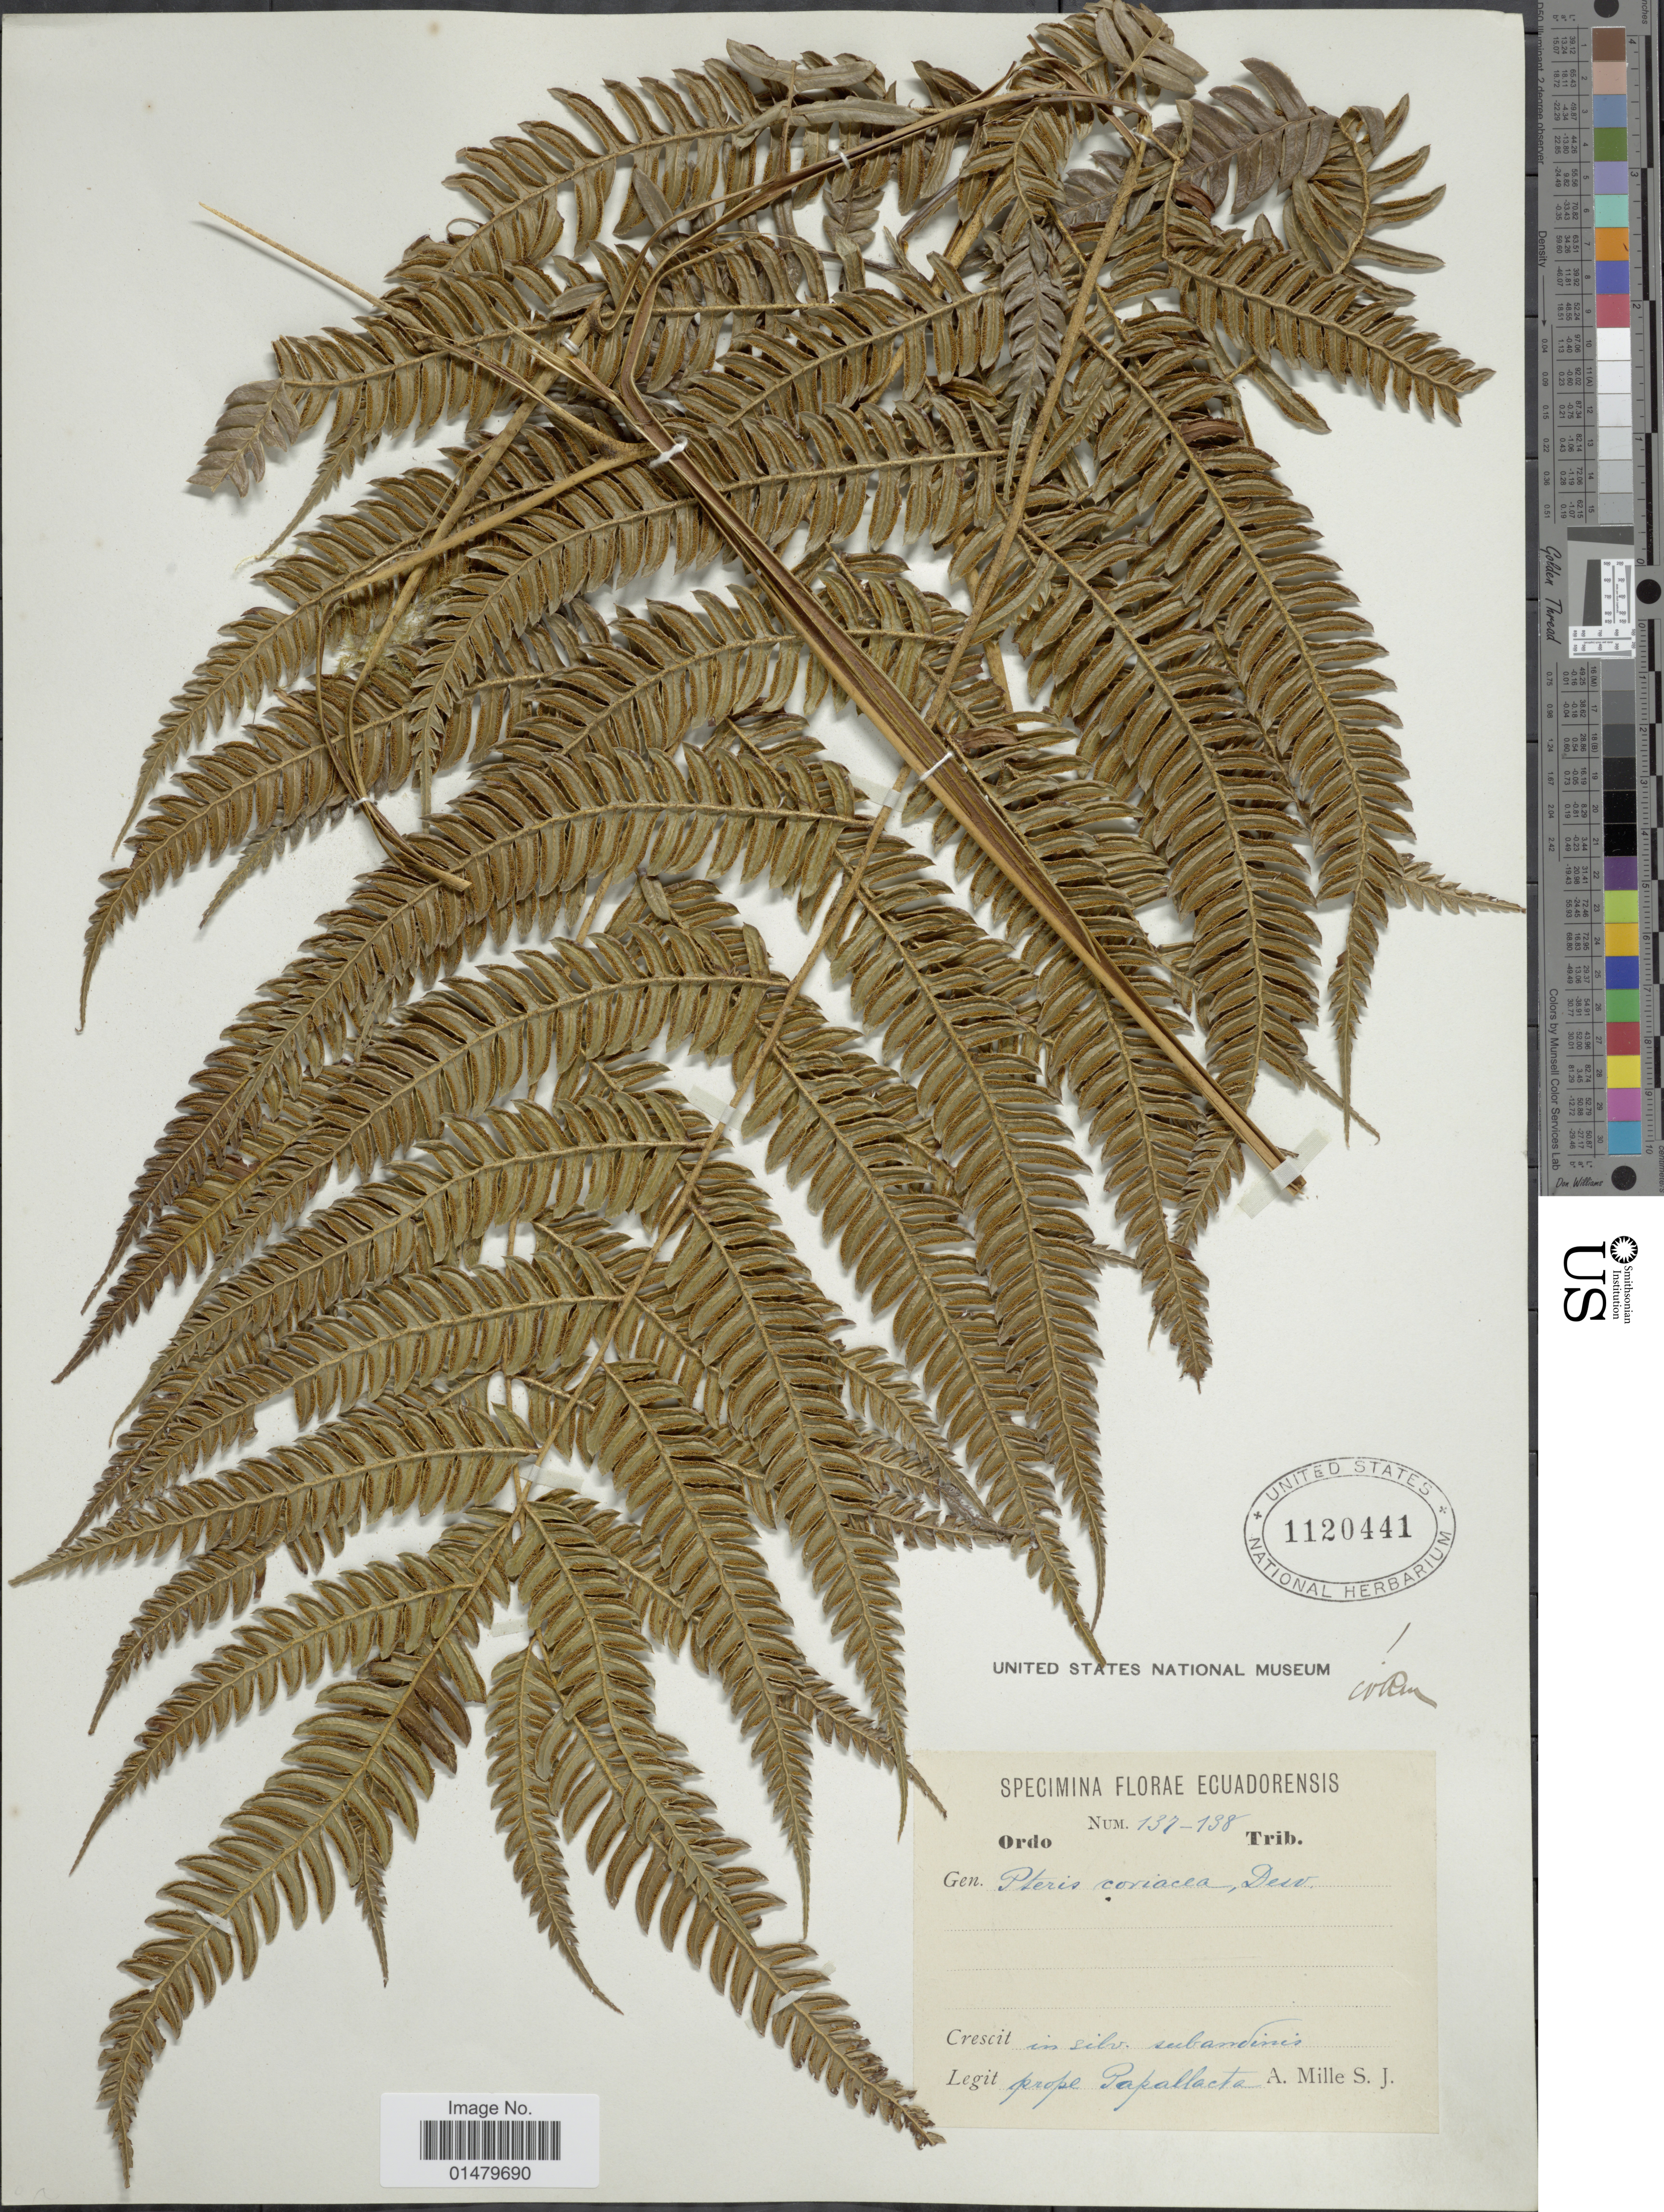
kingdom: Plantae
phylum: Tracheophyta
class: Polypodiopsida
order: Polypodiales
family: Pteridaceae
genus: Pteris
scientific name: Pteris muricata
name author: Rosenst.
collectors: S. J. A. Mille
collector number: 137/138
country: Ecuador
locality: Florae Ecuadorensis. In silv. subandinis. Prope Papallacta.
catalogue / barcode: US 1120441